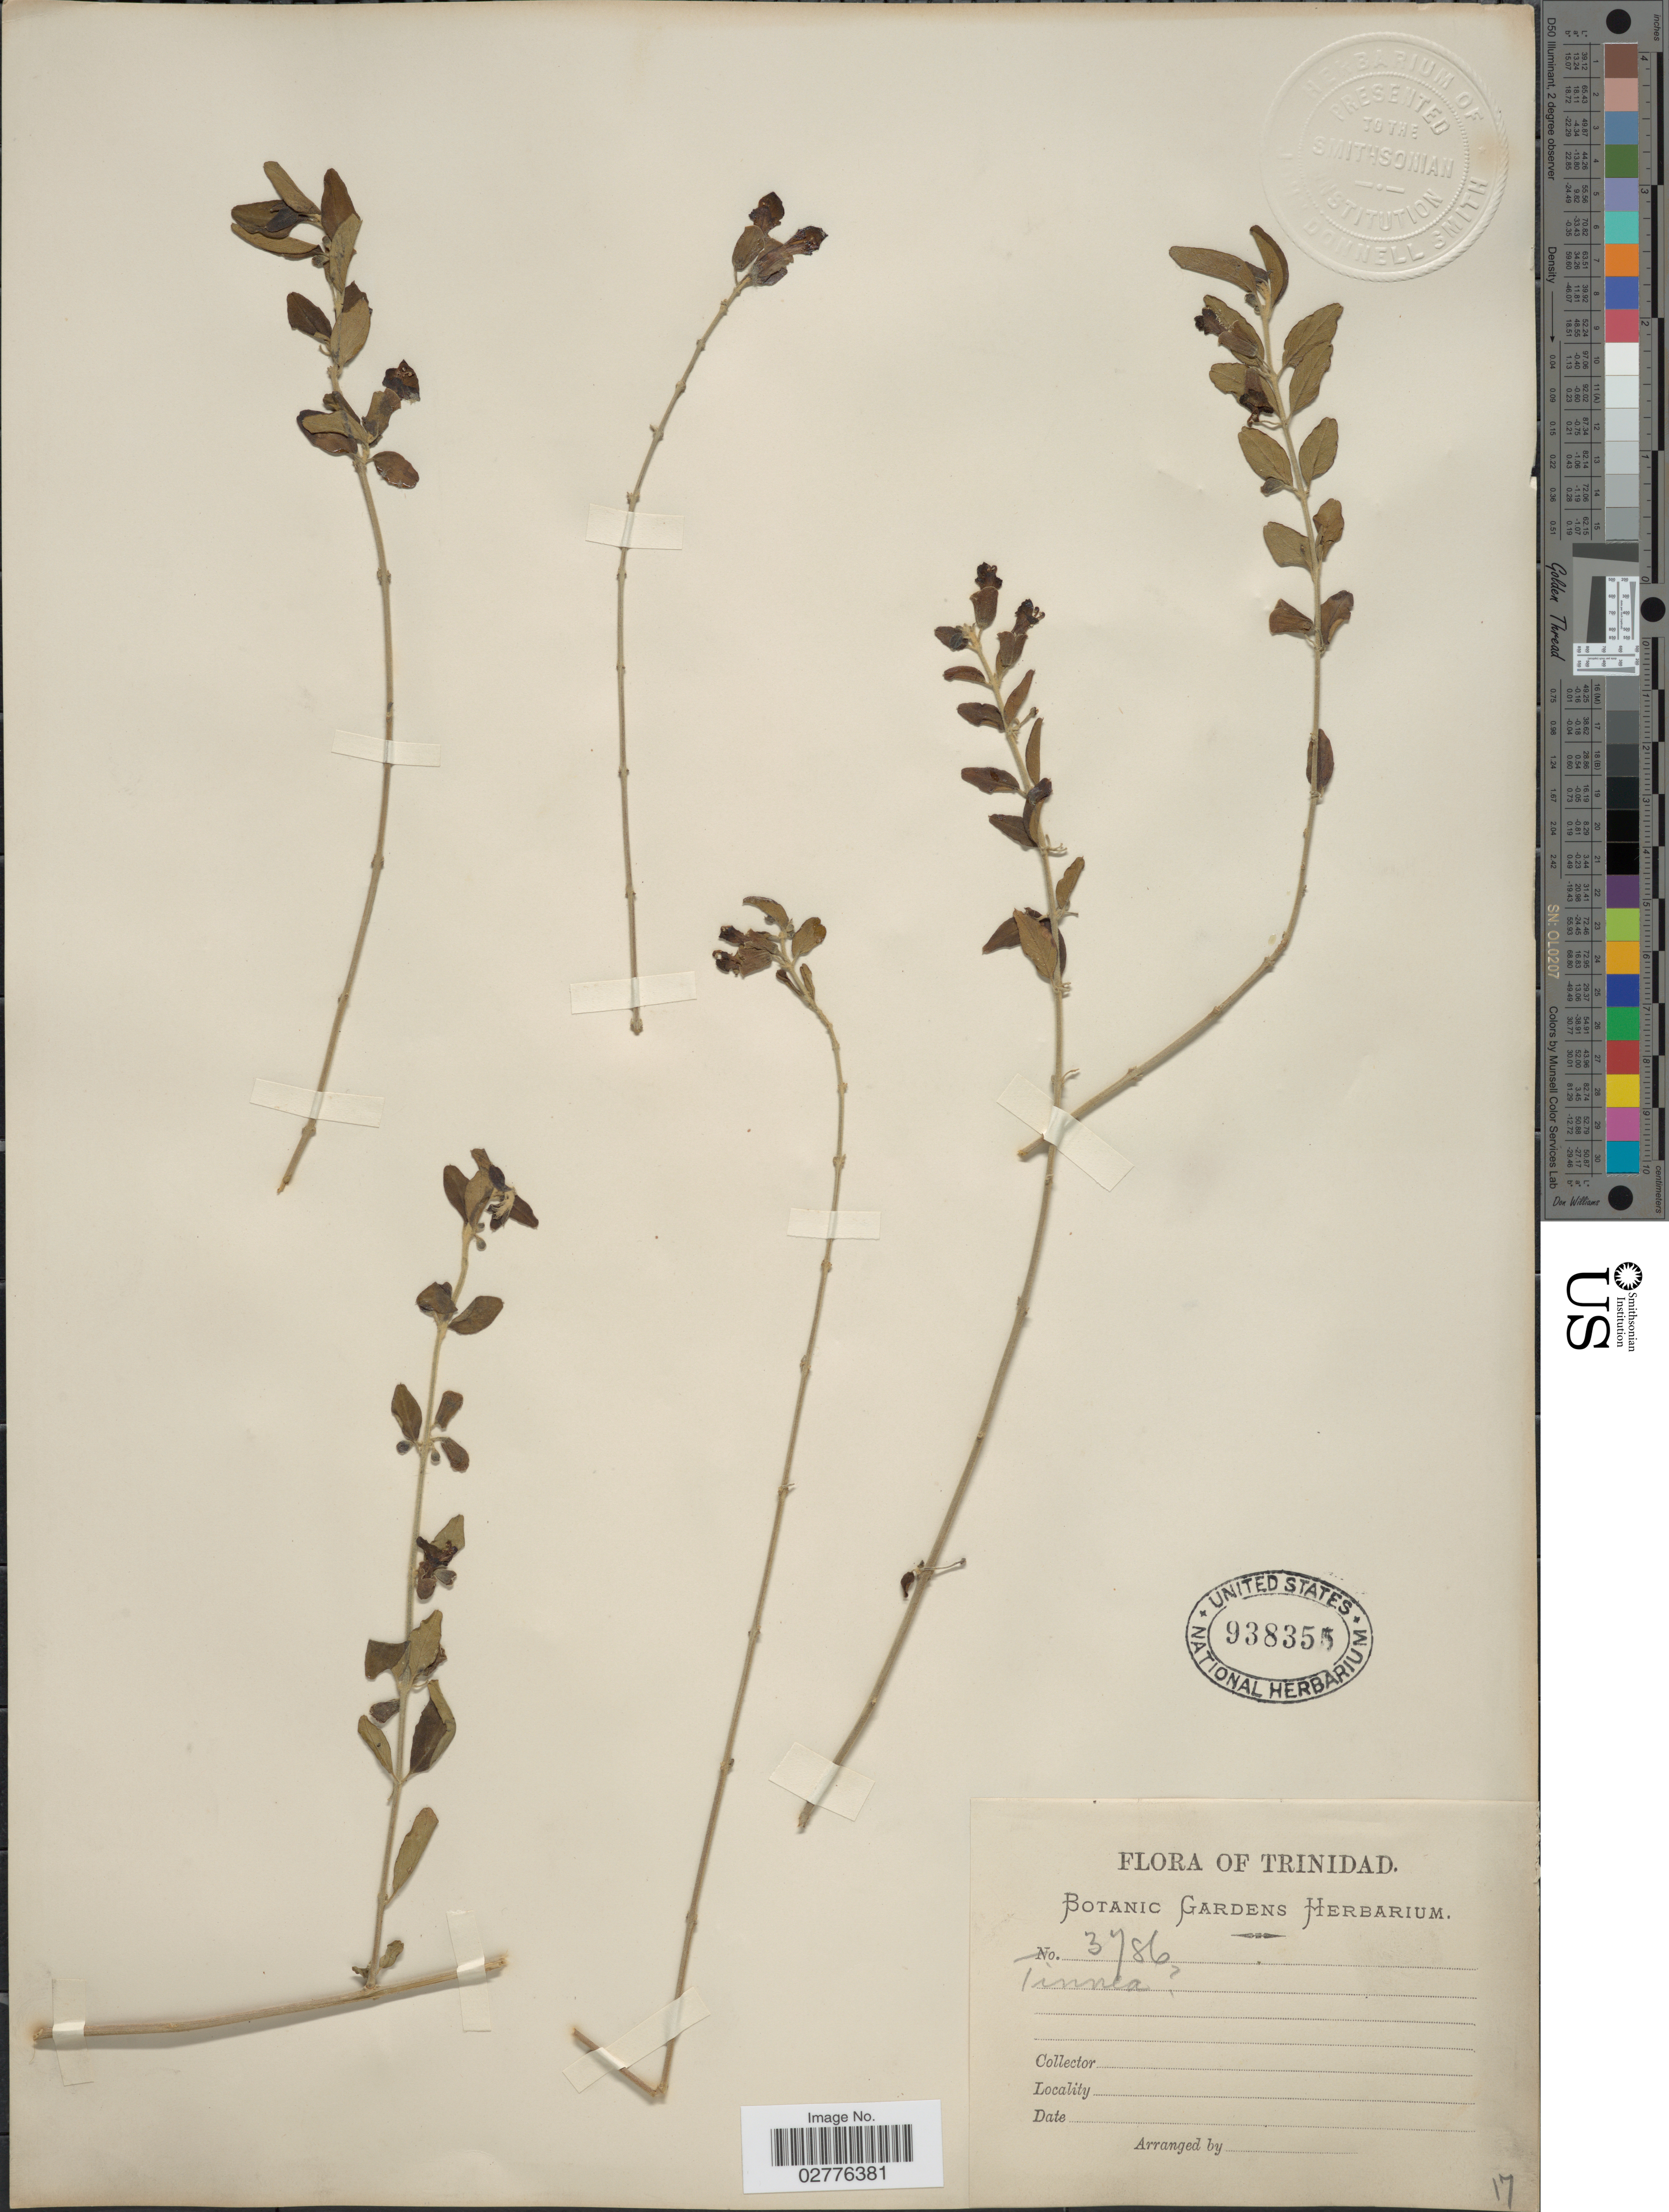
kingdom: Plantae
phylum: Tracheophyta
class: Magnoliopsida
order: Lamiales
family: Lamiaceae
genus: Tinnea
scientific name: Tinnea sp.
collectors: ex herb. Botanic Gardens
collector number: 3786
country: Trinidad and Tobago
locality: Trinidad.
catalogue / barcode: US 938355